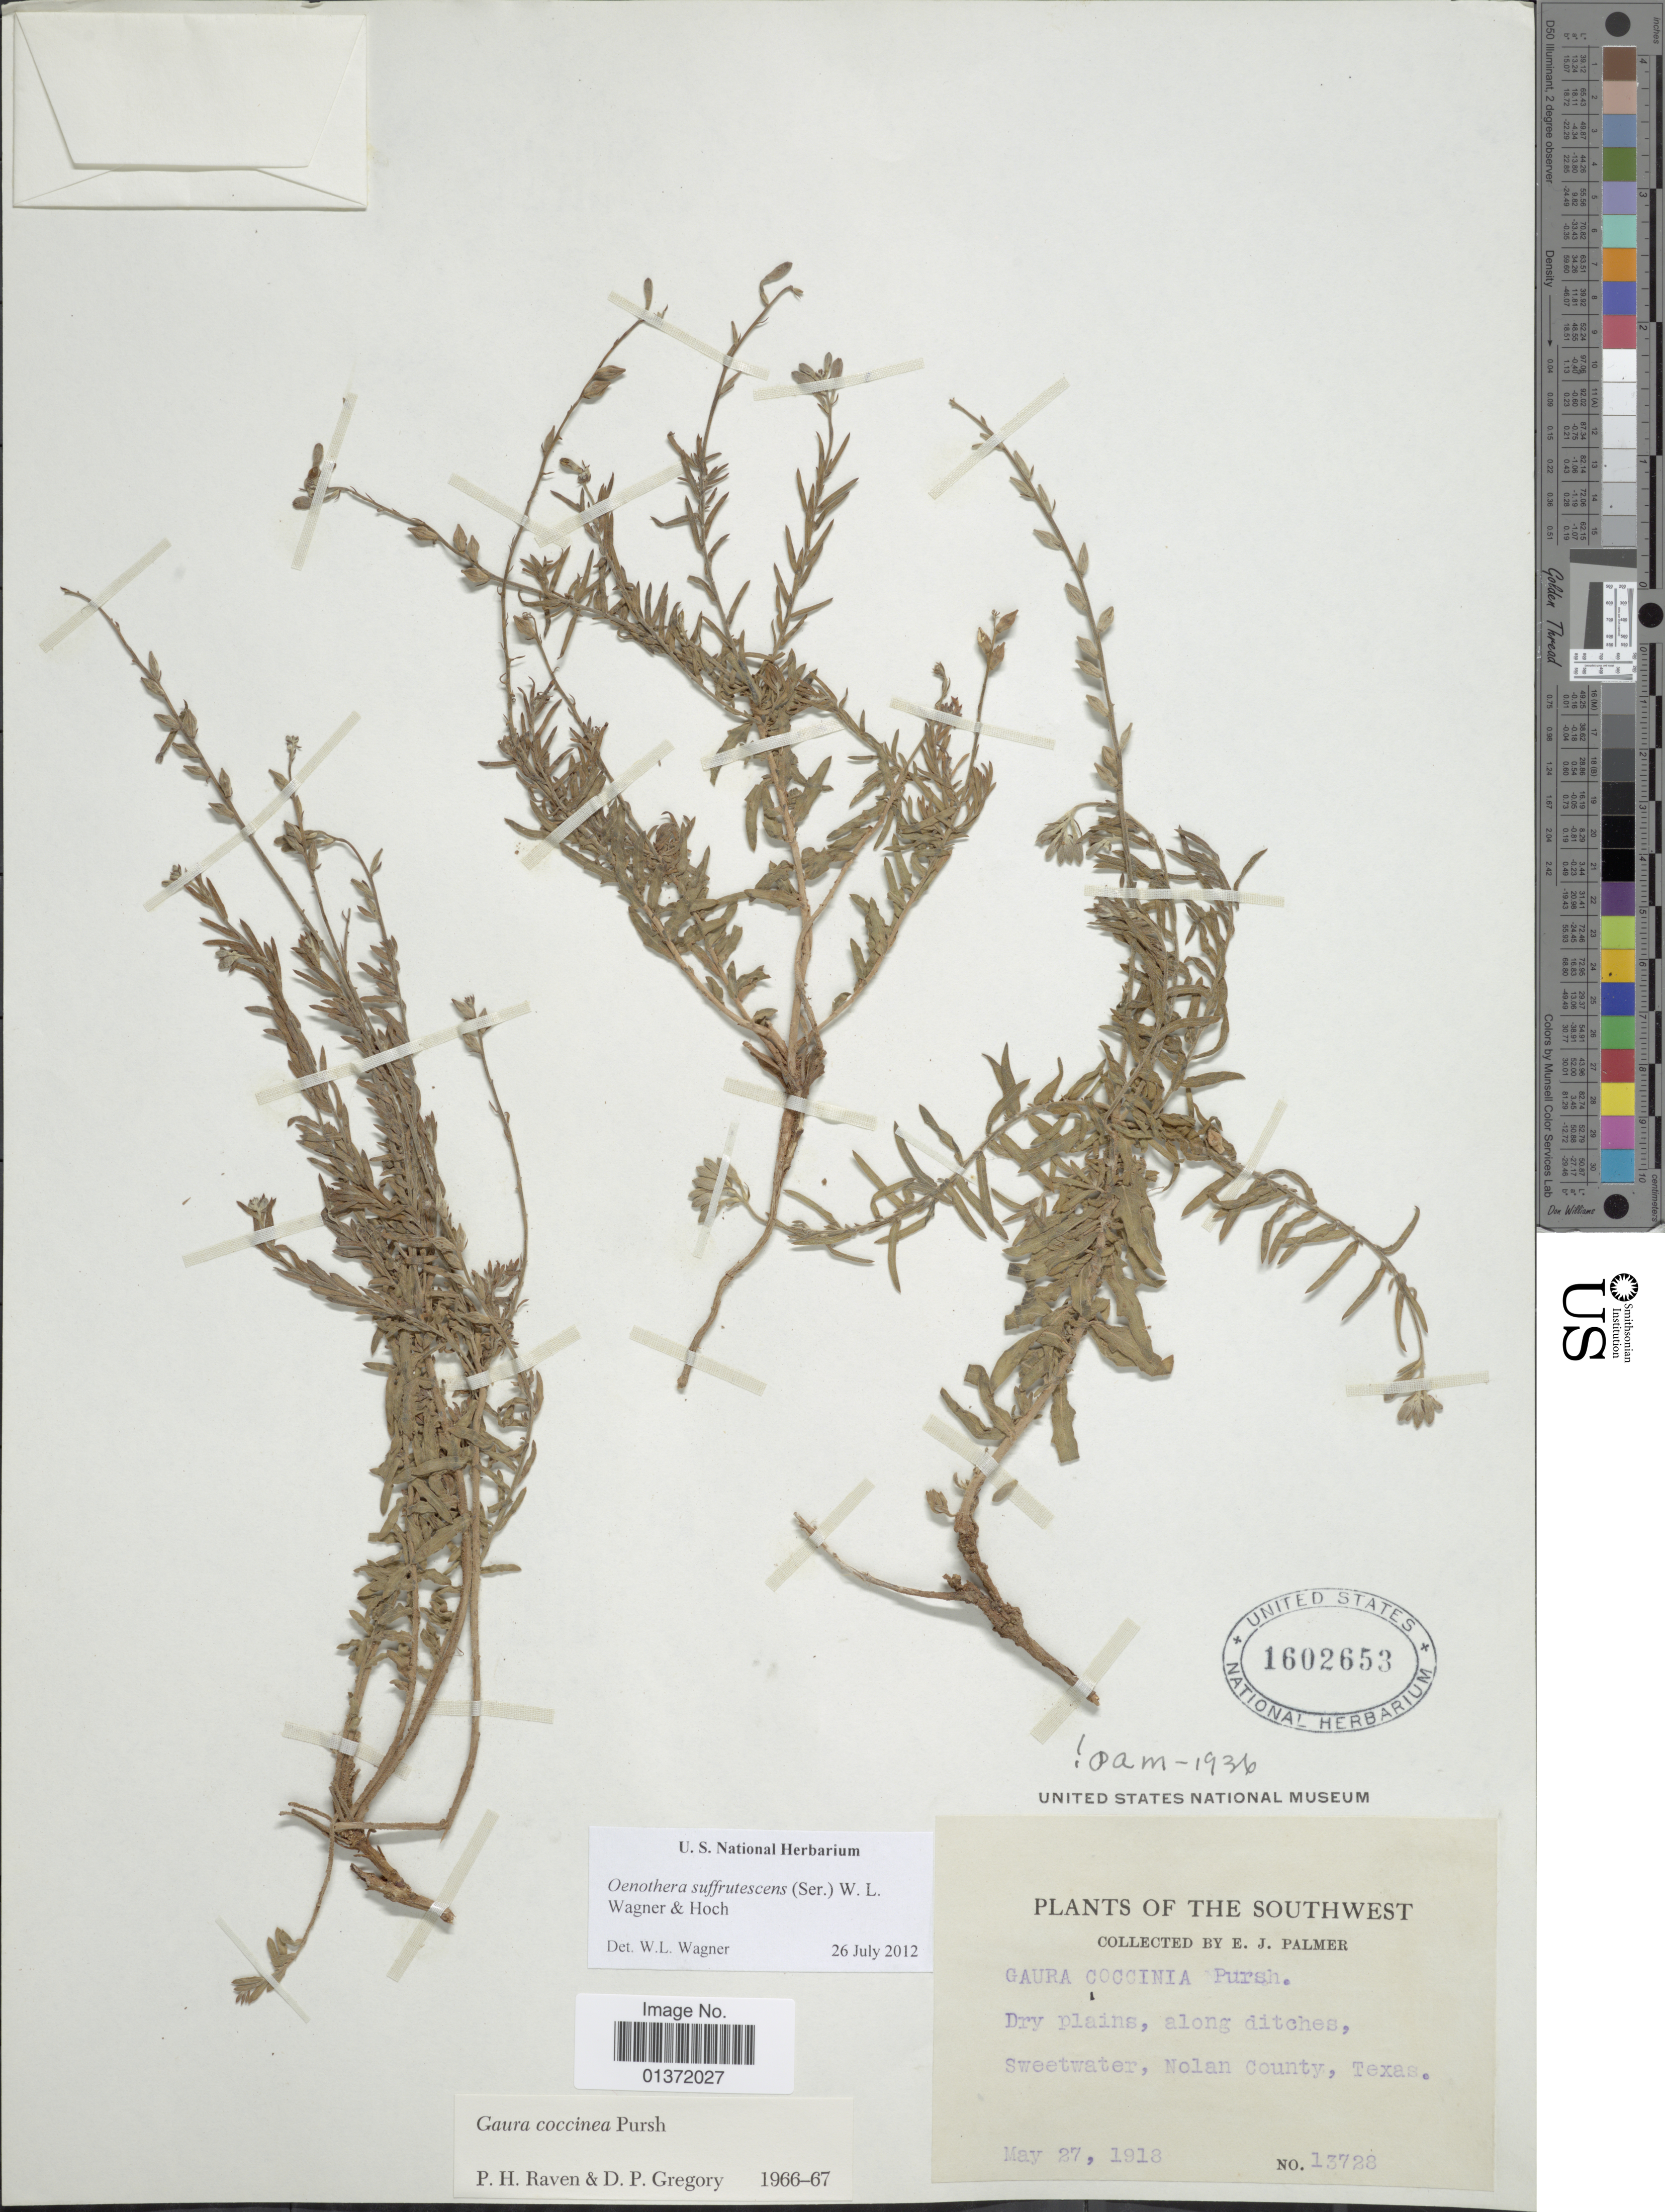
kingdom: Plantae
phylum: Tracheophyta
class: Magnoliopsida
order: Myrtales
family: Onagraceae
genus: Oenothera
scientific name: Oenothera suffrutescens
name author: (Ser.) W.L. Wagner & Hoch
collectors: E. J. Palmer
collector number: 13728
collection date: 1918-05-27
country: United States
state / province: Texas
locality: Southwest, Sweetwater, Nolan County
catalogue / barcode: US 1602653